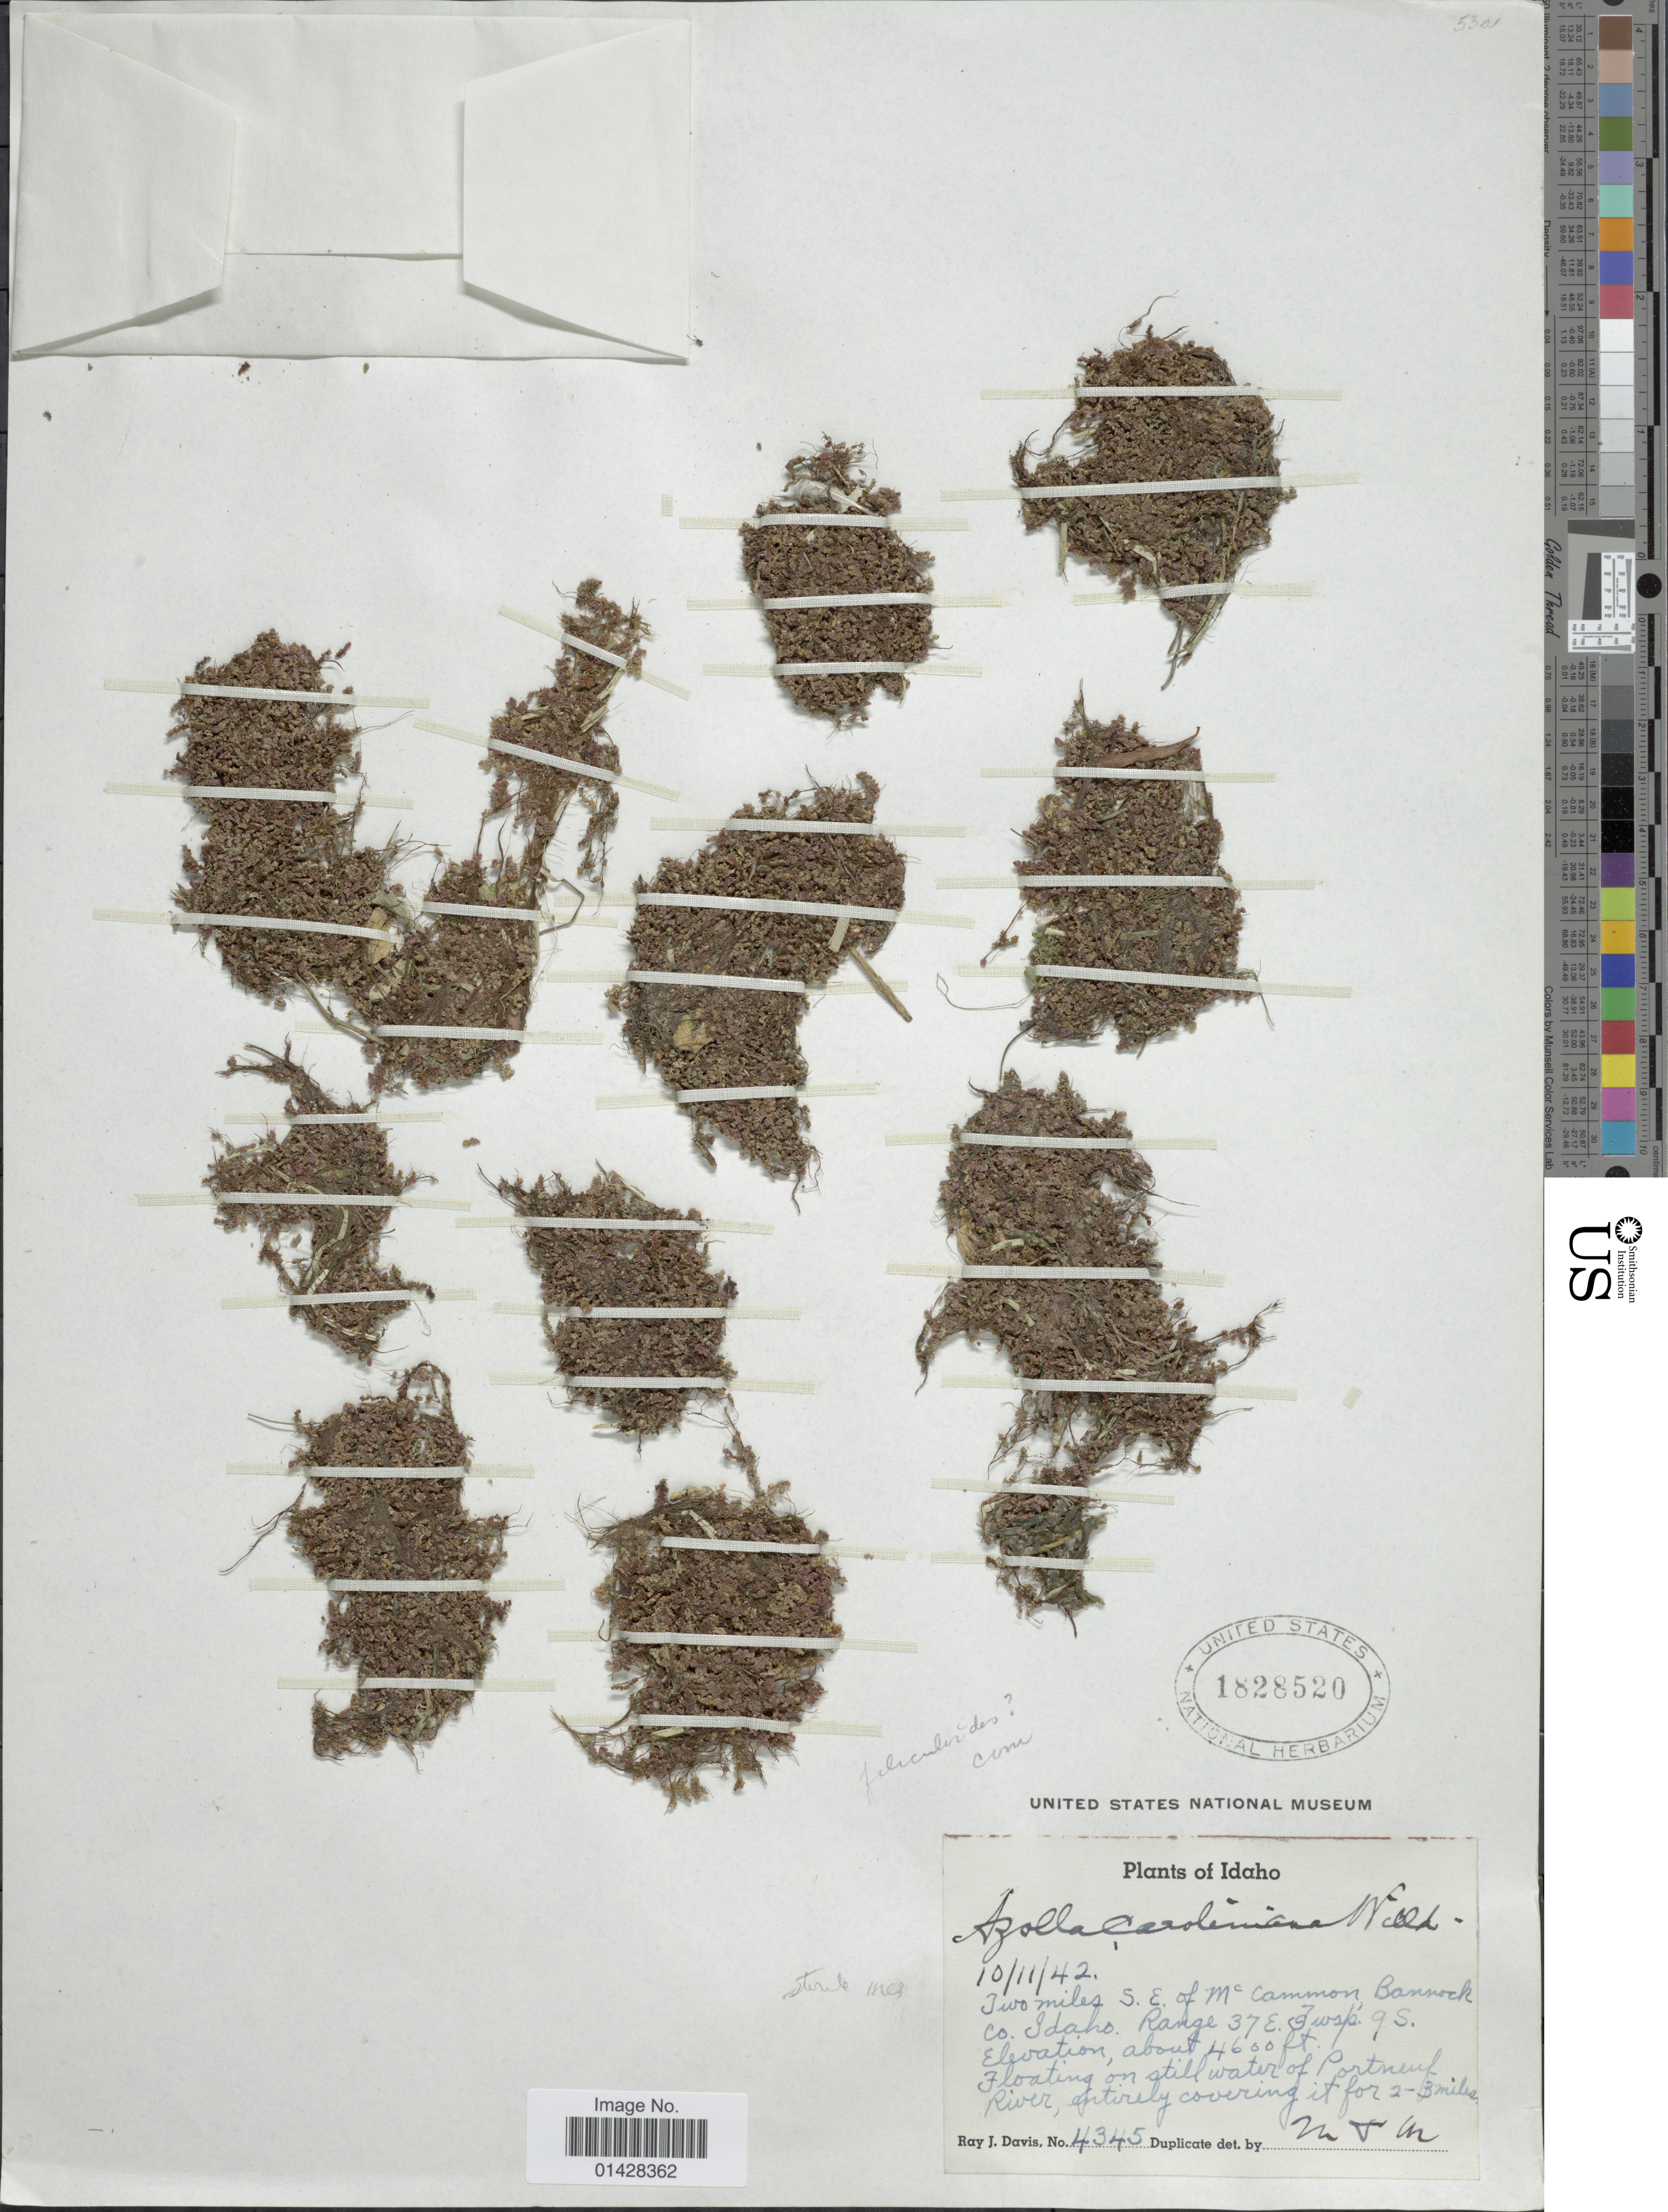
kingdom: Plantae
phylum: Tracheophyta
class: Polypodiopsida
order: Salviniales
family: Salviniaceae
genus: Azolla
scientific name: Azolla caroliniana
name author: Willd.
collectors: R. Davis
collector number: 4345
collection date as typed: Transcribed d/m/y: 11/10/42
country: United States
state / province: Idaho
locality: Two miles S.E. of Mc Common, Bannock Co. Idaho. Range 37 E Twsp 9 S. Floating on still water of Portneuf River, entirely covering it for 2-3 miles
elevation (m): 1402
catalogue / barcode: US 1828520